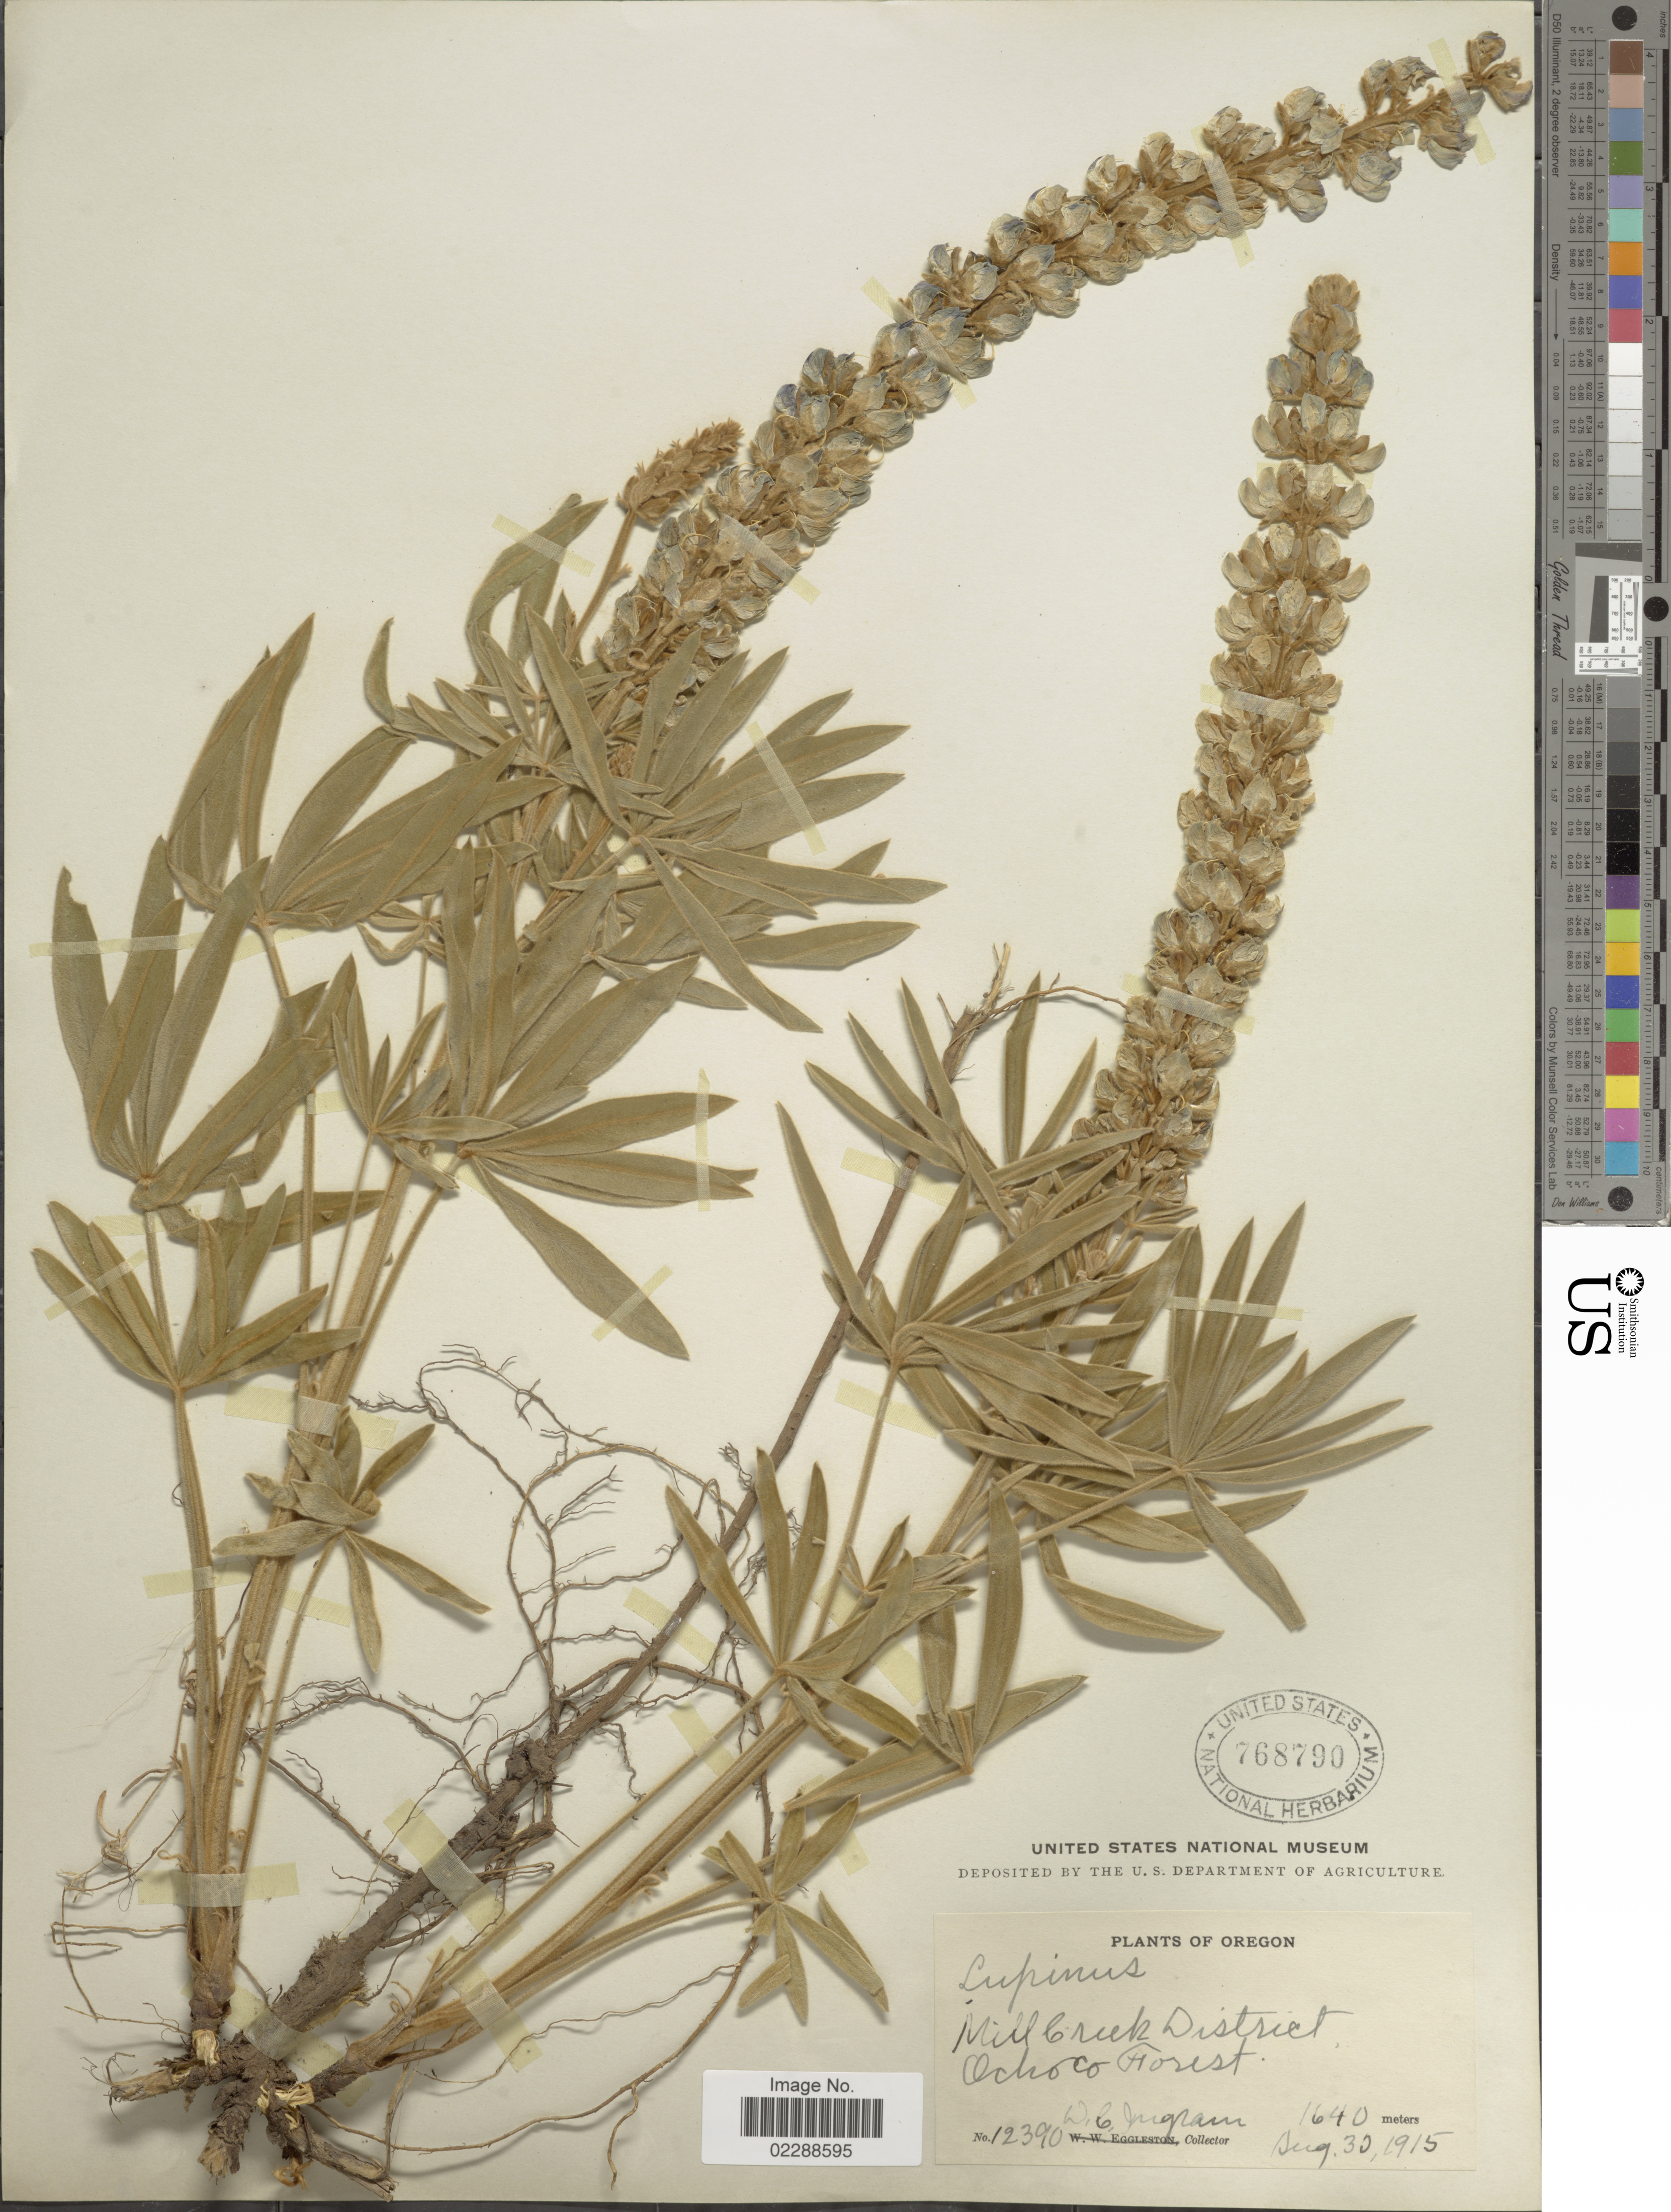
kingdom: Plantae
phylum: Tracheophyta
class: Magnoliopsida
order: Fabales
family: Fabaceae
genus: Lupinus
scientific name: Lupinus sp.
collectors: D. Jugram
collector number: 12390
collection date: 1915-08-30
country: United States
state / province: Oregon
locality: Mill Creek District, Ochoco Forest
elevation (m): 1640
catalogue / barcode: US 768790